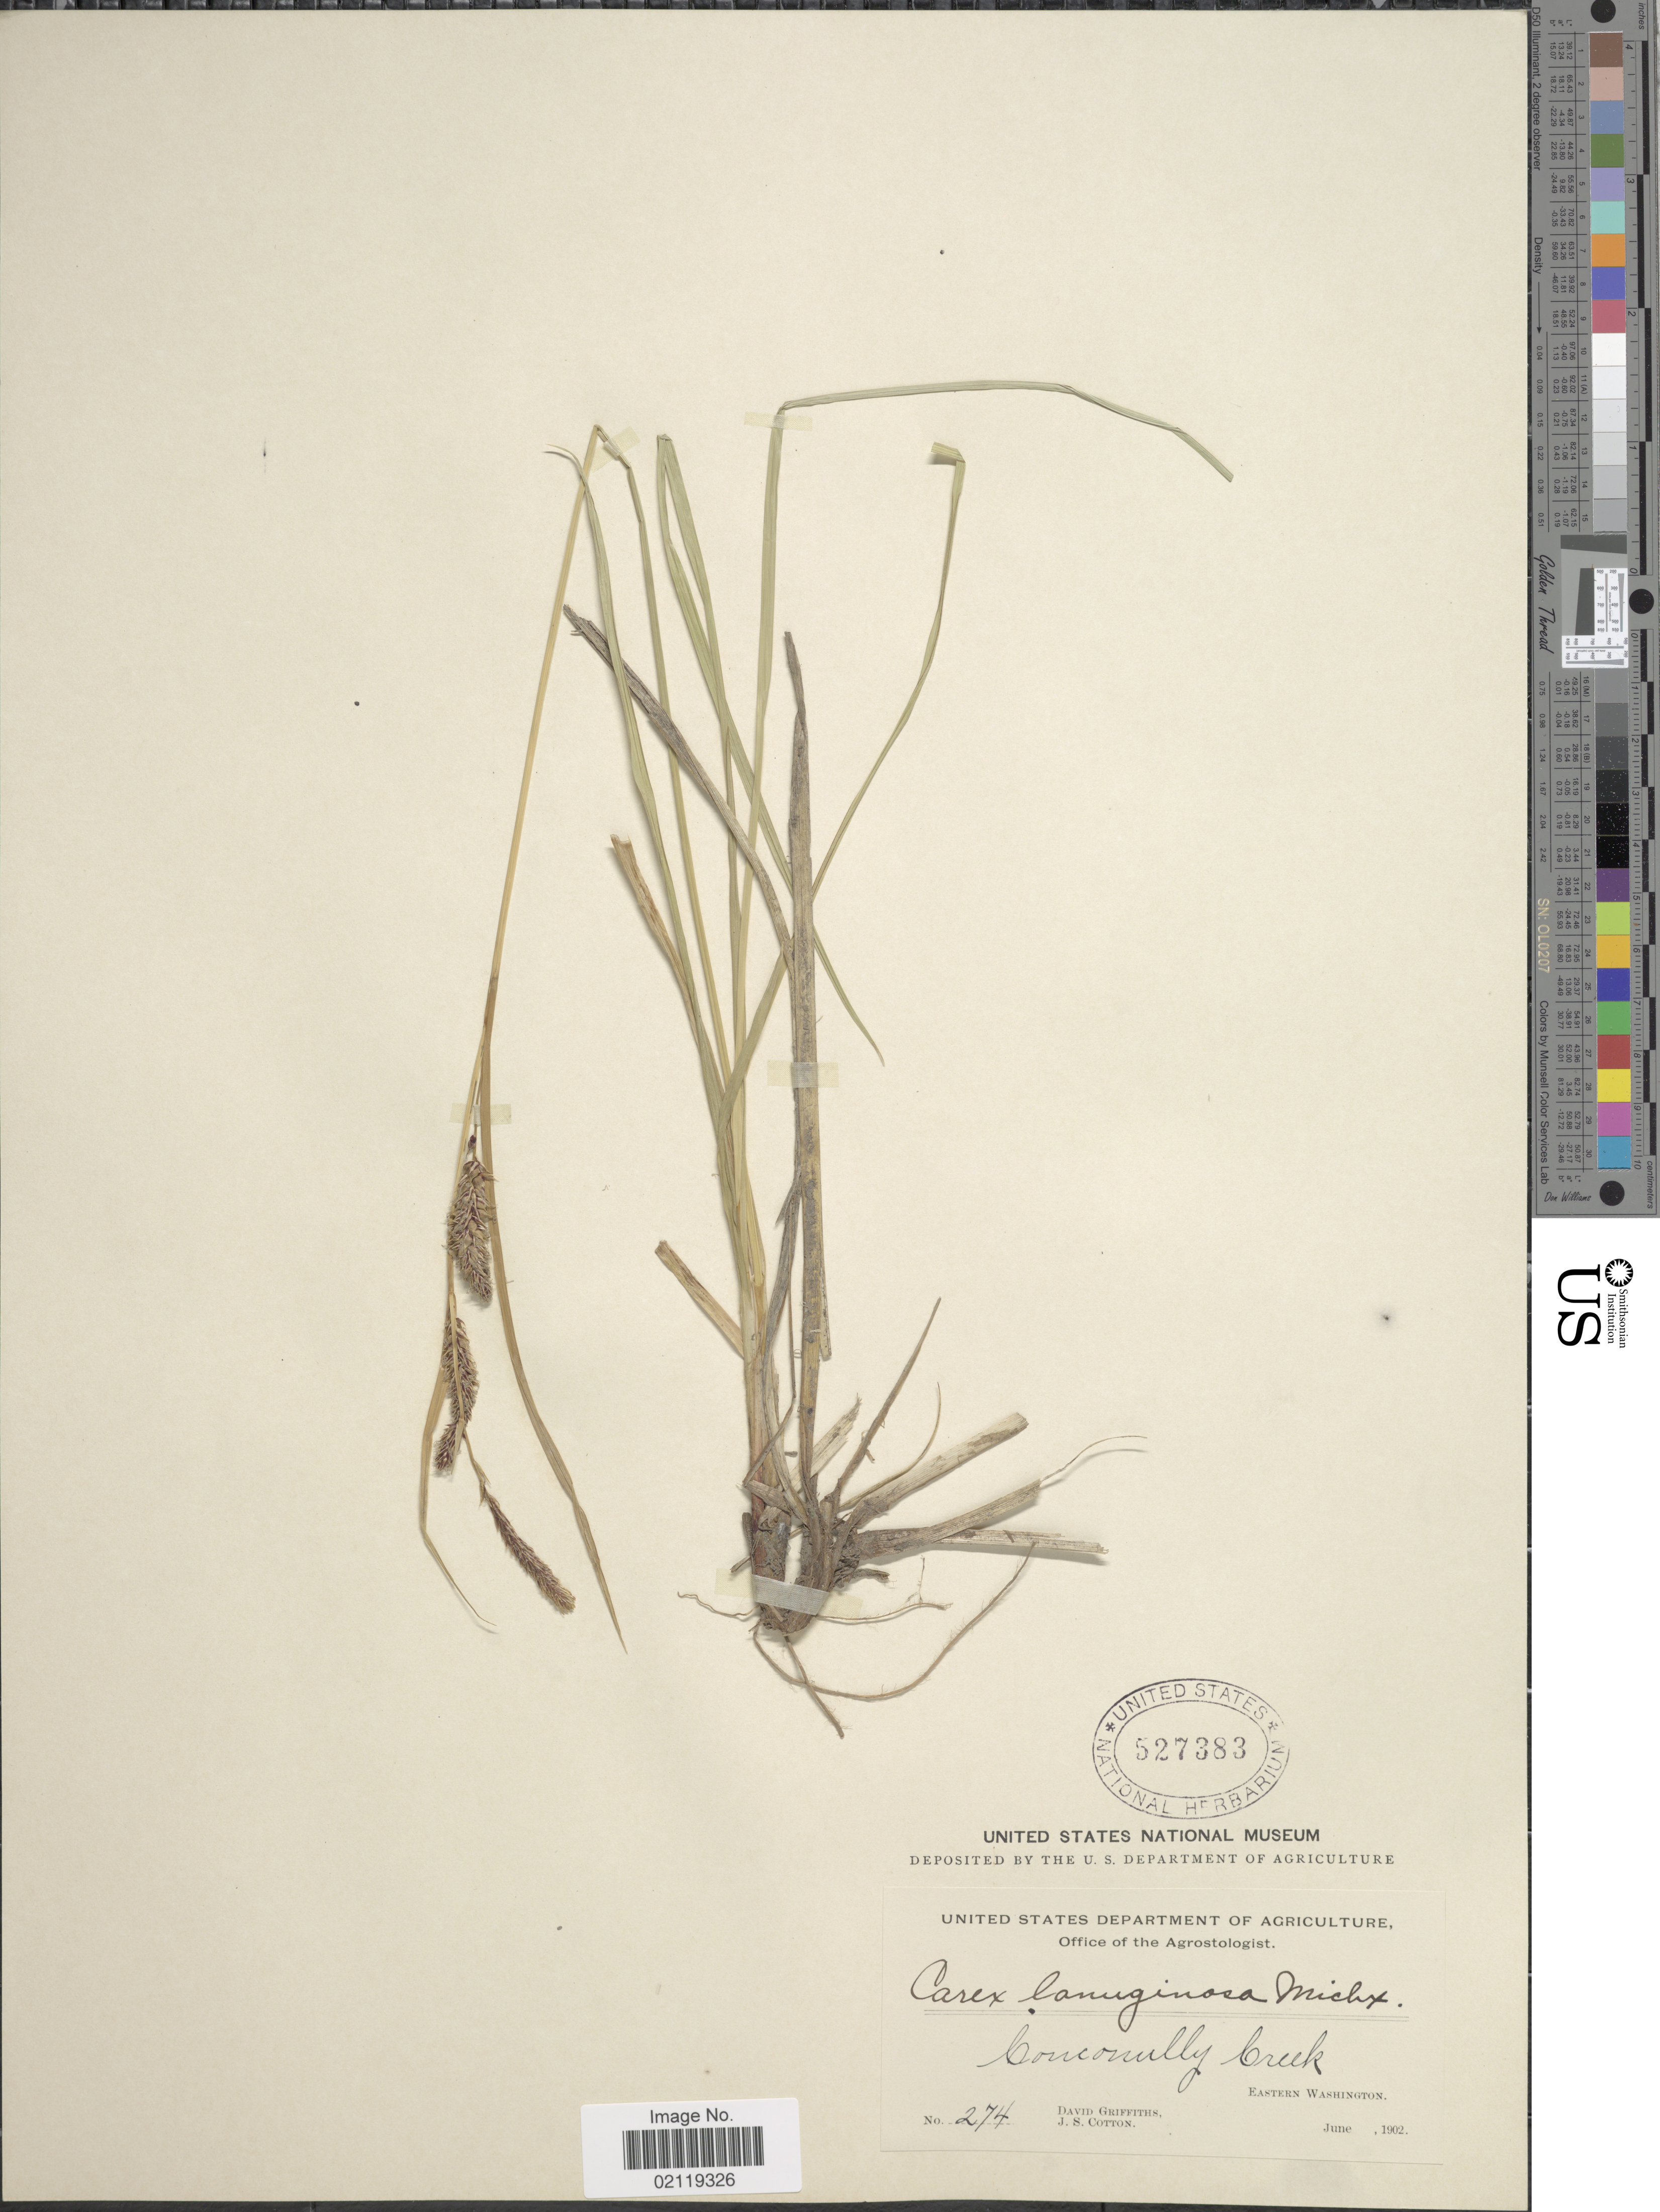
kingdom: Plantae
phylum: Tracheophyta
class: Liliopsida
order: Poales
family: Cyperaceae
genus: Carex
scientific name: Carex pellita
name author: Muhl. ex Willd.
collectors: D. Griffiths & J. S. Cotton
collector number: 274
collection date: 1902-06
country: United States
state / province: Washington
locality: Conconully Creek. Eastern Washington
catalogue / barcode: US 527383